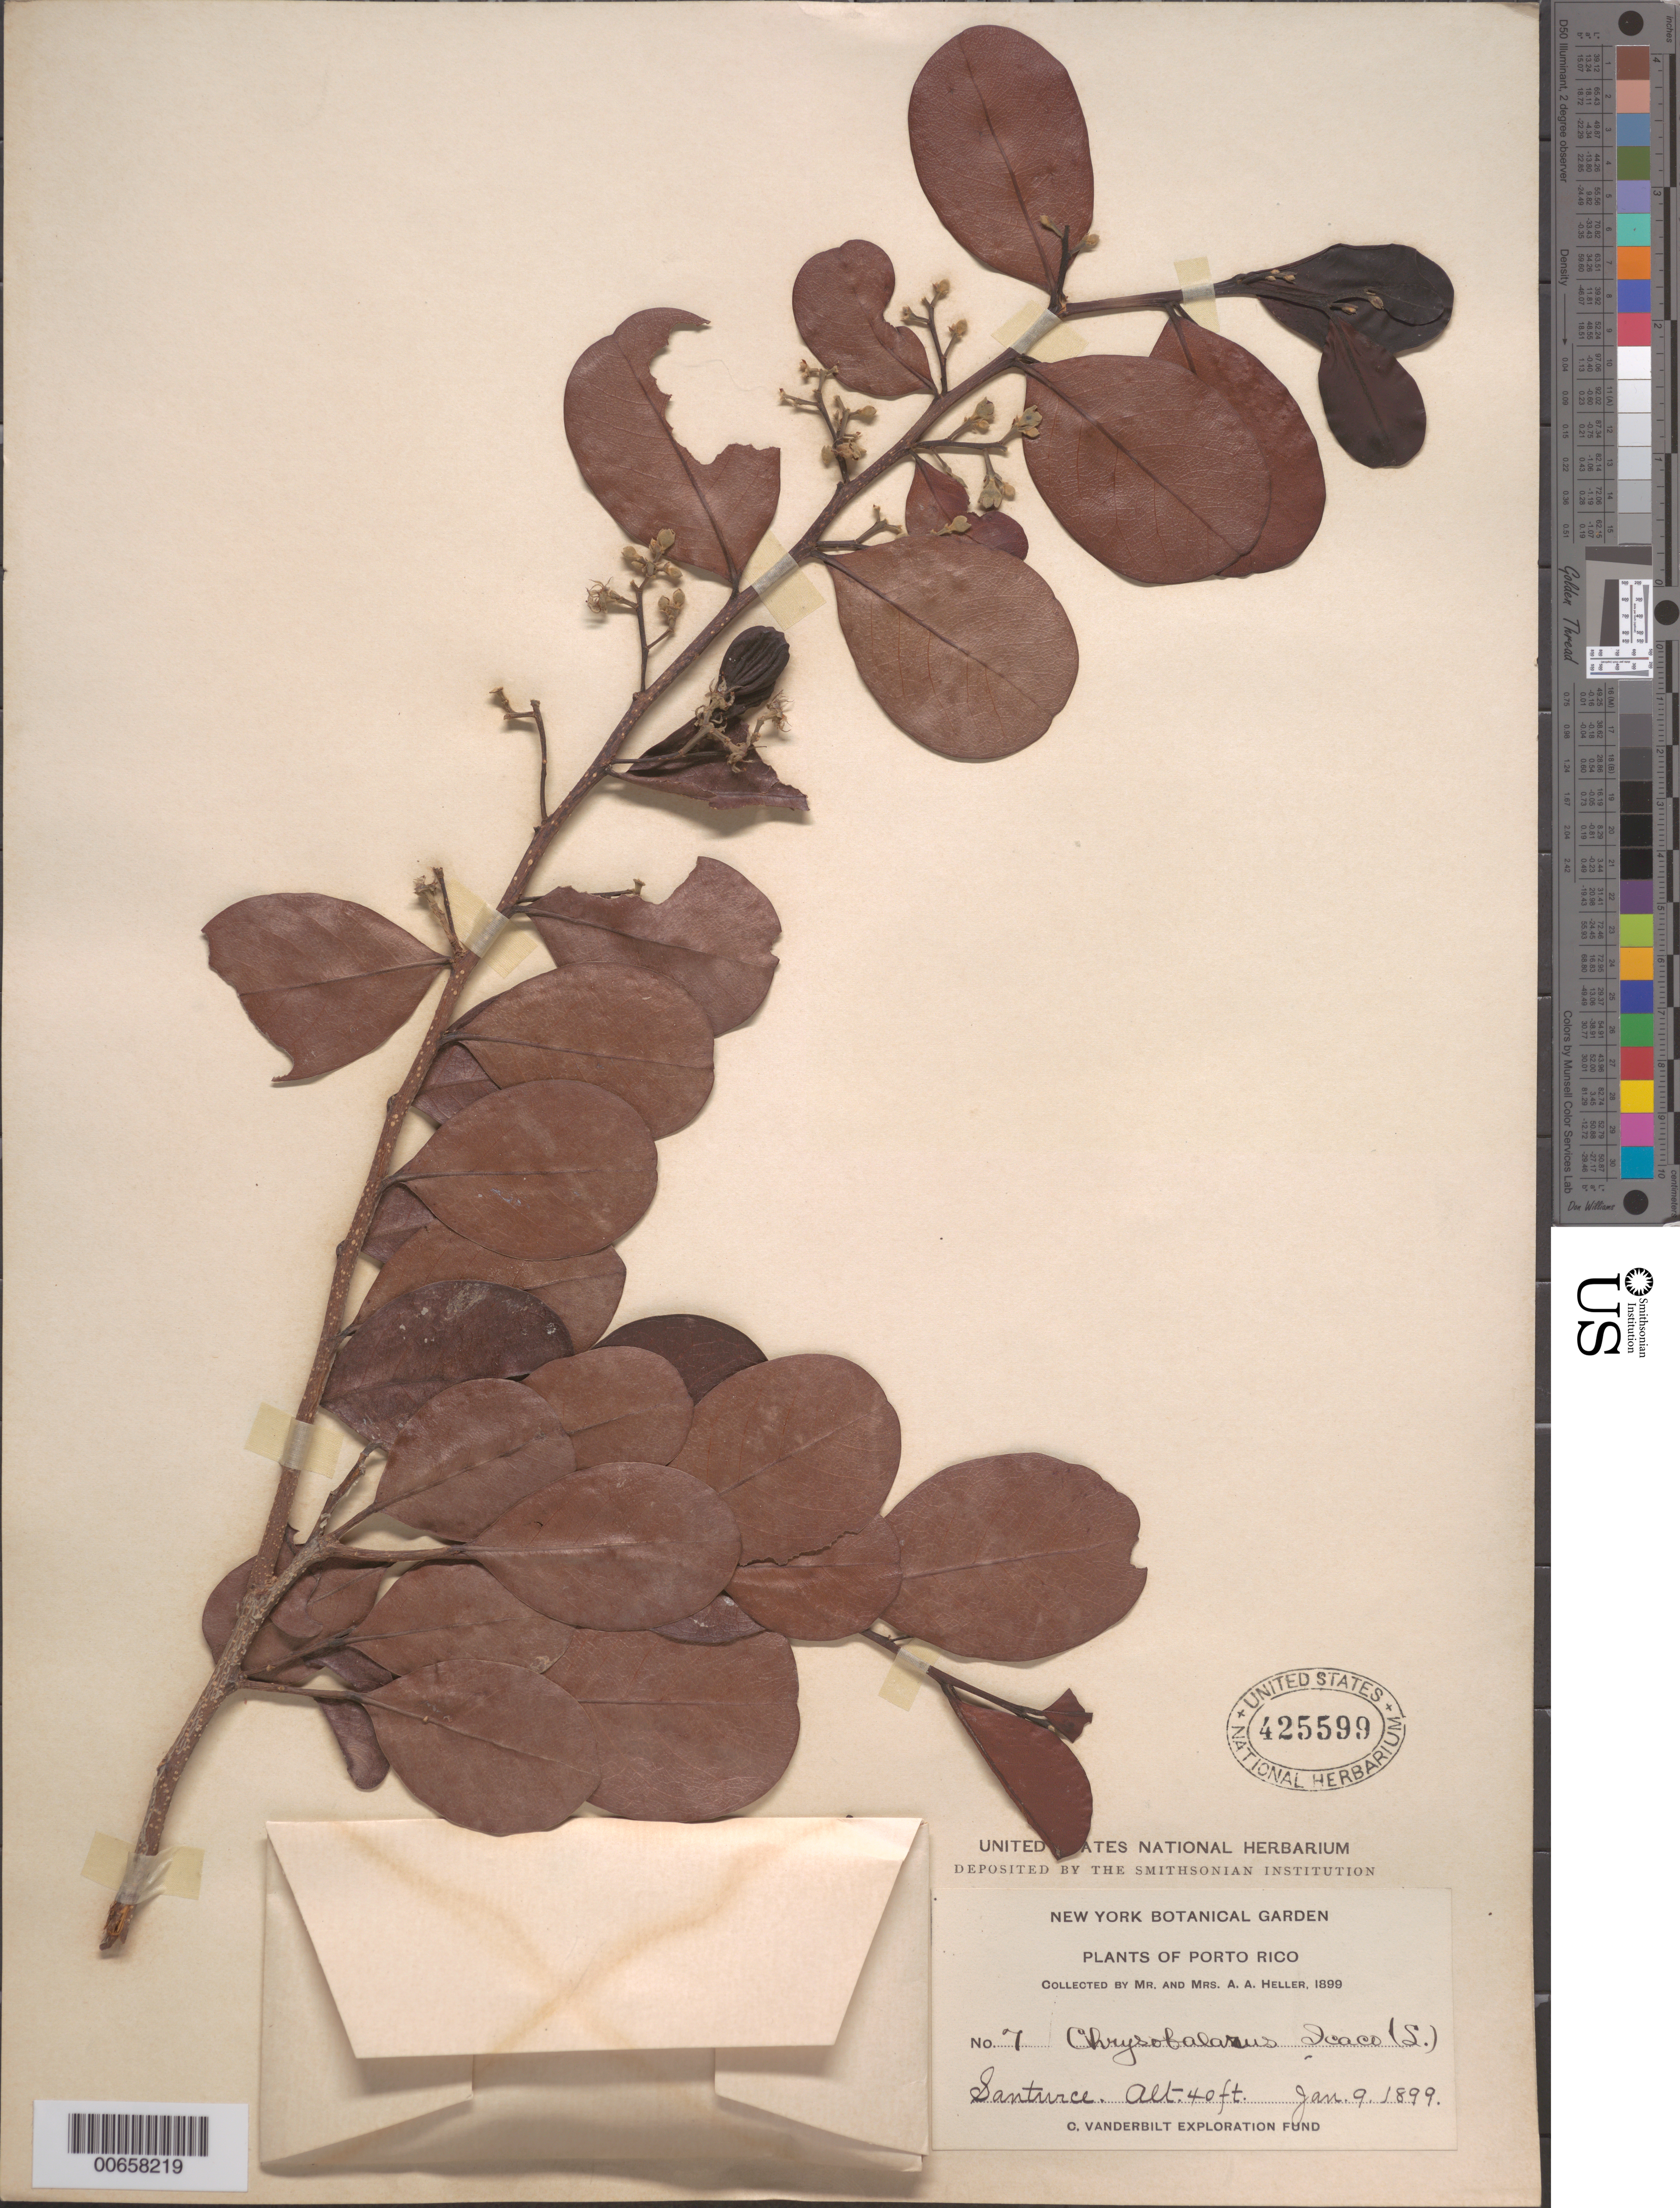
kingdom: Plantae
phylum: Tracheophyta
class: Magnoliopsida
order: Malpighiales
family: Chrysobalanaceae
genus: Chrysobalanus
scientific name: Chrysobalanus icaco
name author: L.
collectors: A. A. Heller & -- Heller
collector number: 7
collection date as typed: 09 Jan 1899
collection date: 1899-01-09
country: Puerto Rico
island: Greater Antilles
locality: Santurce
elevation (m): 12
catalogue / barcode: US 425599